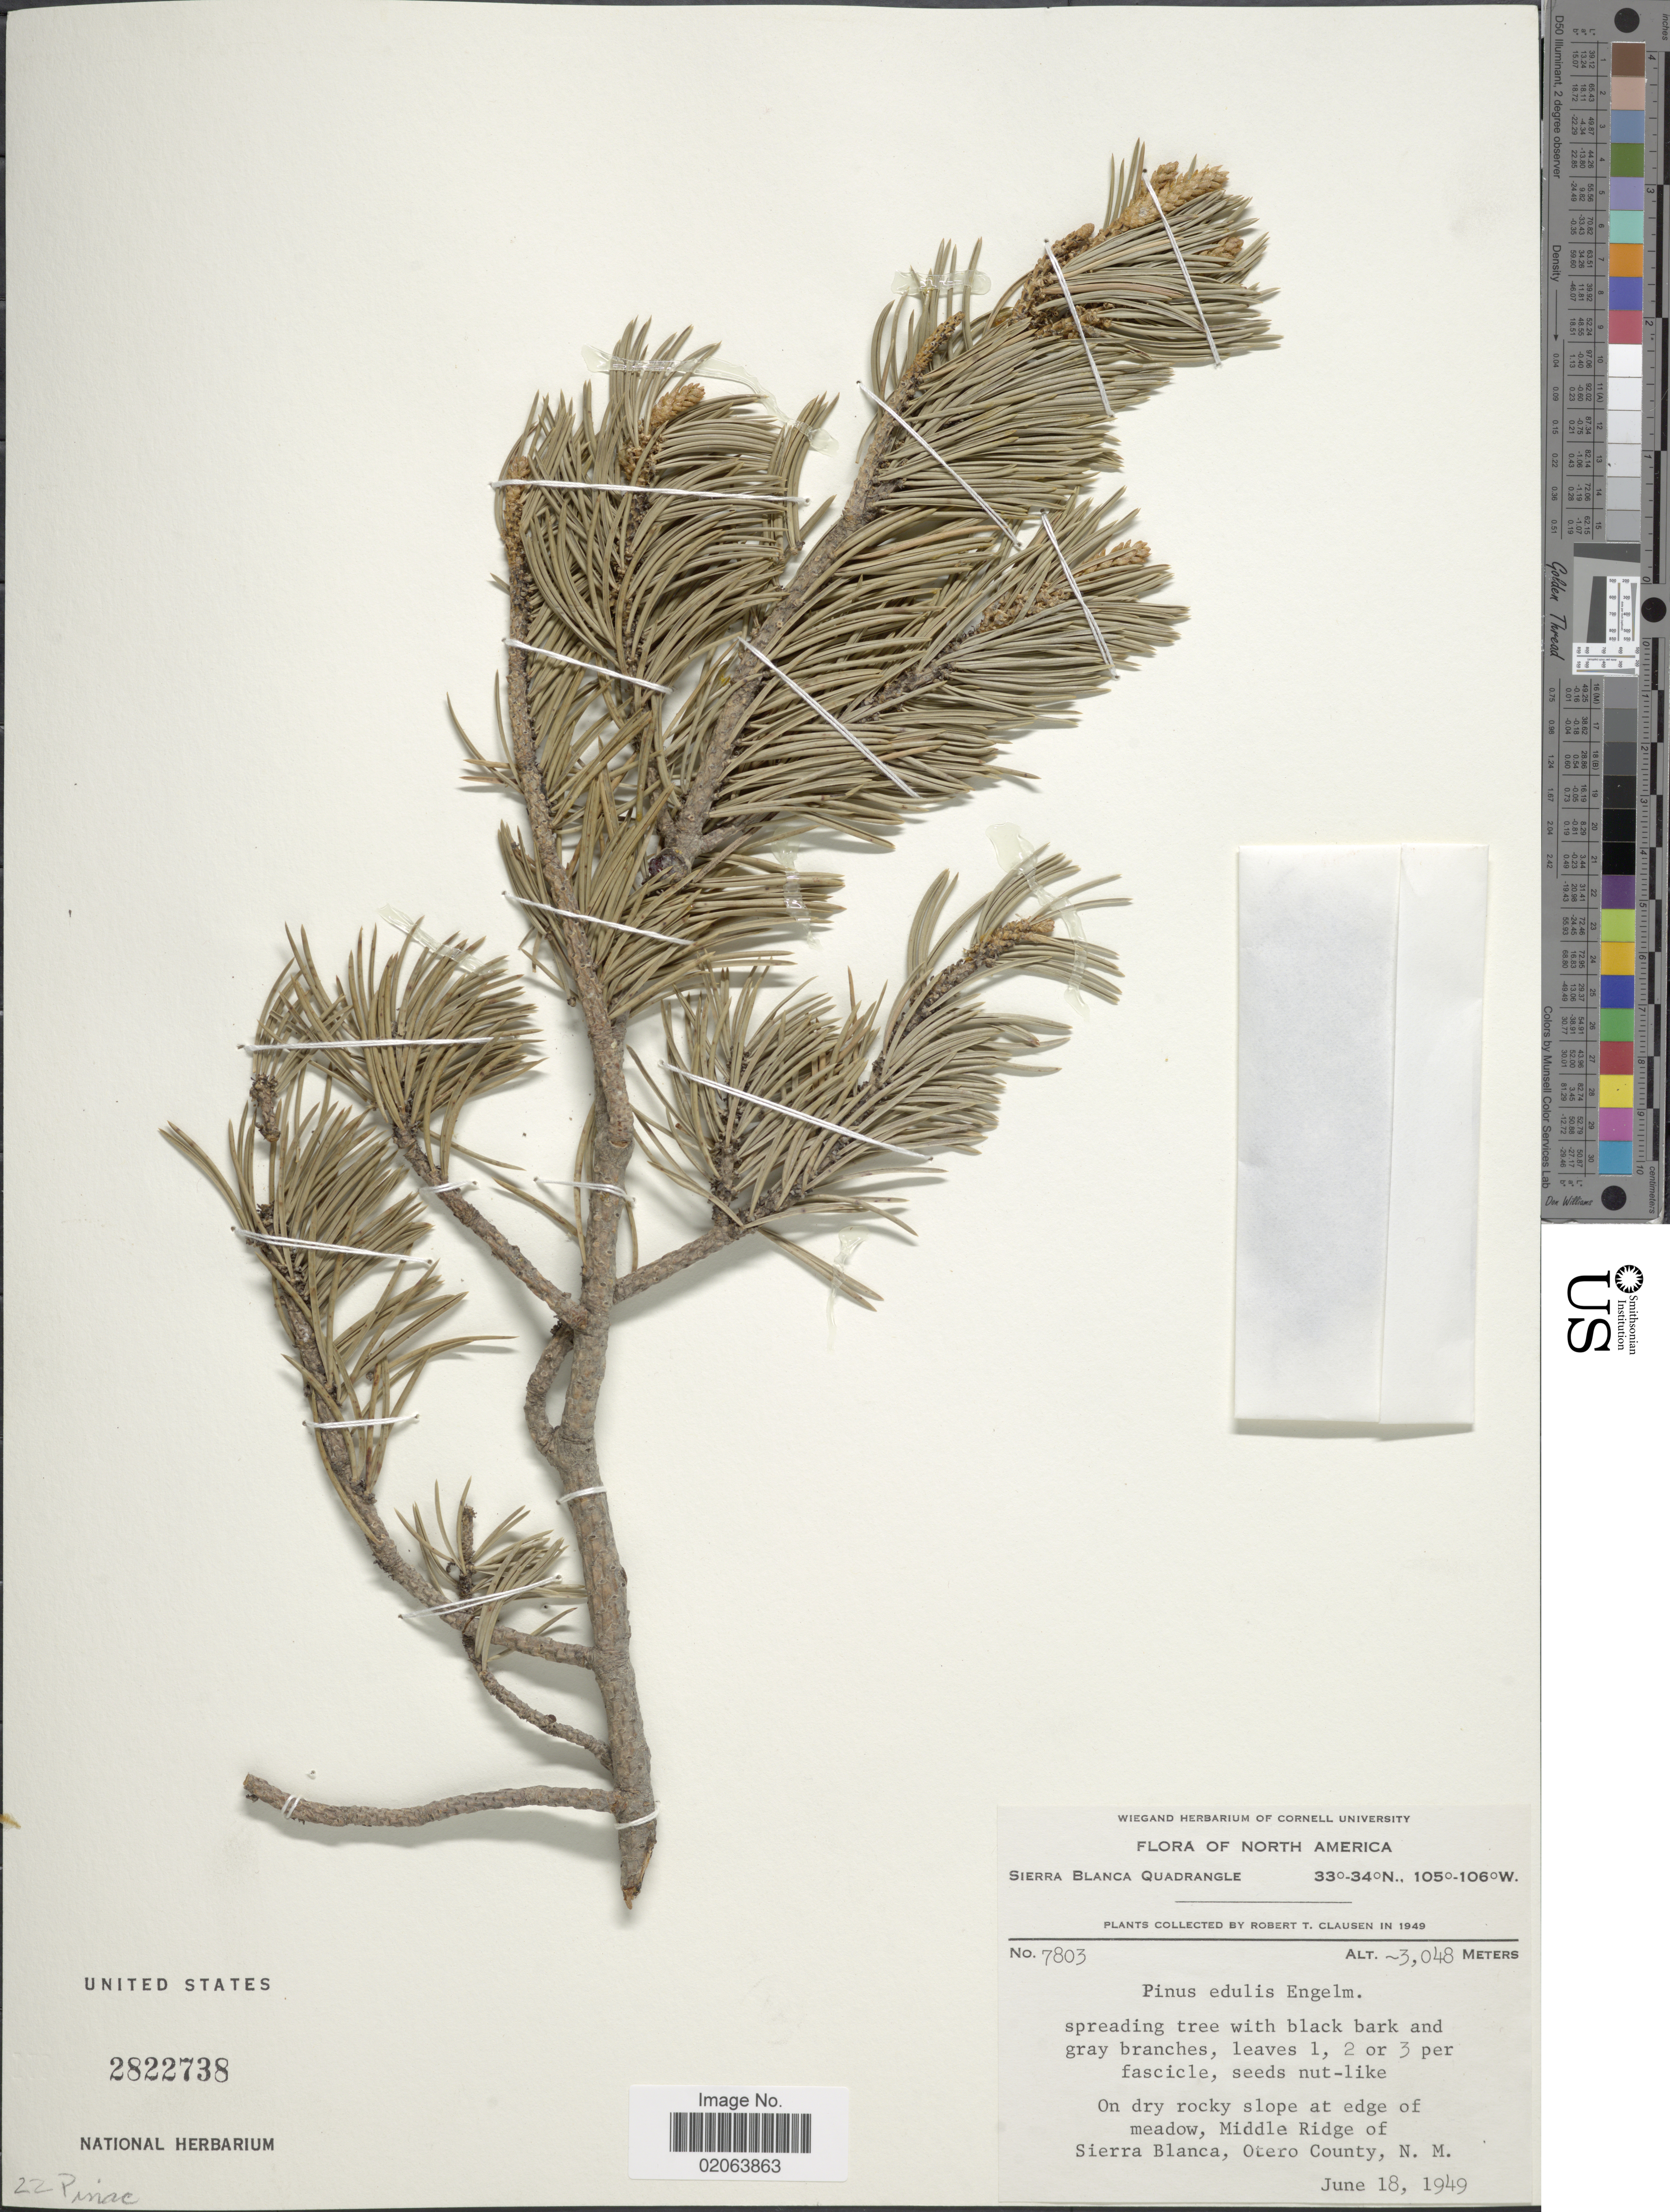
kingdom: Plantae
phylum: Tracheophyta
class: Pinopsida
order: Pinales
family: Pinaceae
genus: Pinus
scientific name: Pinus edulis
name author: Engelm.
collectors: R. T. Clausen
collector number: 7803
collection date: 1949-06-18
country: United States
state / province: New Mexico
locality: Edge of meadow, Middle Ridge of Sierra Blanca, Otero County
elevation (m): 3048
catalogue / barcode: US 2822738